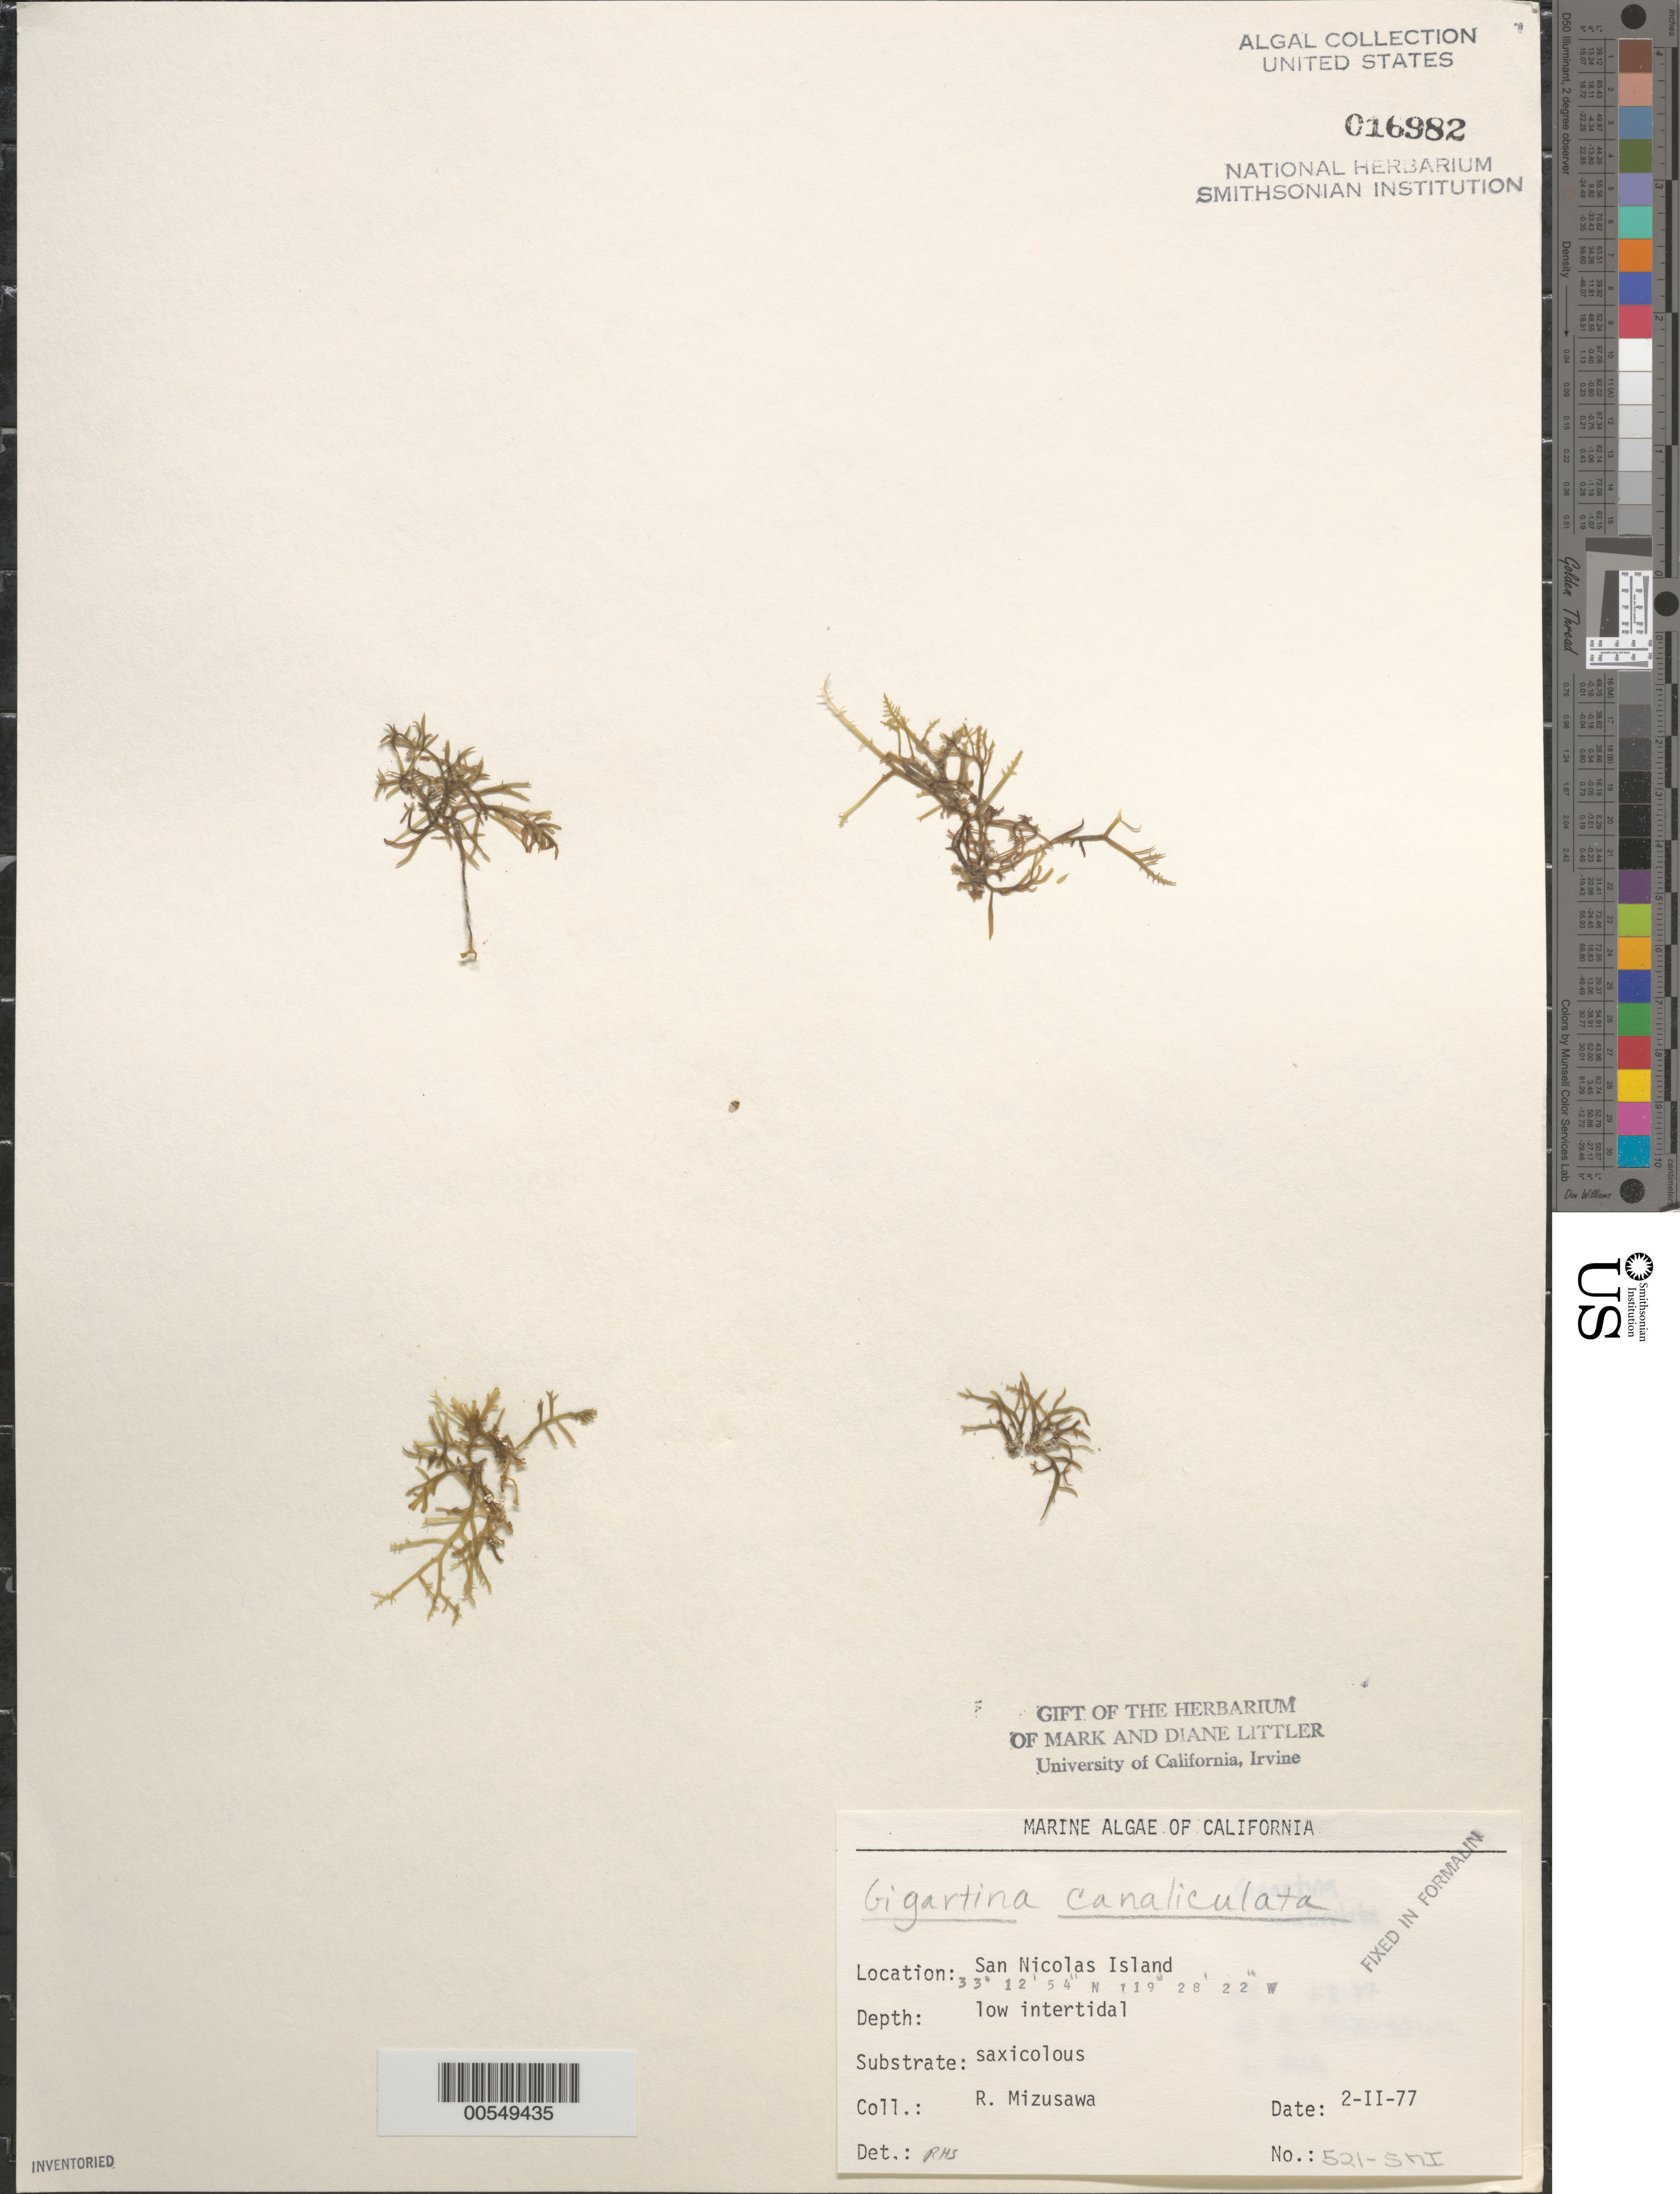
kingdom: Plantae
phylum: Rhodophyta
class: Florideophyceae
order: Gigartinales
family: Gigartinaceae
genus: Chondracanthus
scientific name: Chondracanthus canaliculatus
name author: (Harv.) Guiry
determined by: Algae name updating Project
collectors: R. Mizusawa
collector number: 521-SNI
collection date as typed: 02 Feb 1977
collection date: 1977-02-02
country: United States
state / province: California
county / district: Ventura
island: San Nicolas Island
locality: Dutch Harbor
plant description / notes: BLM-SOCALBIGHT Rocky Intertidal Survey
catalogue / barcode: US 16982